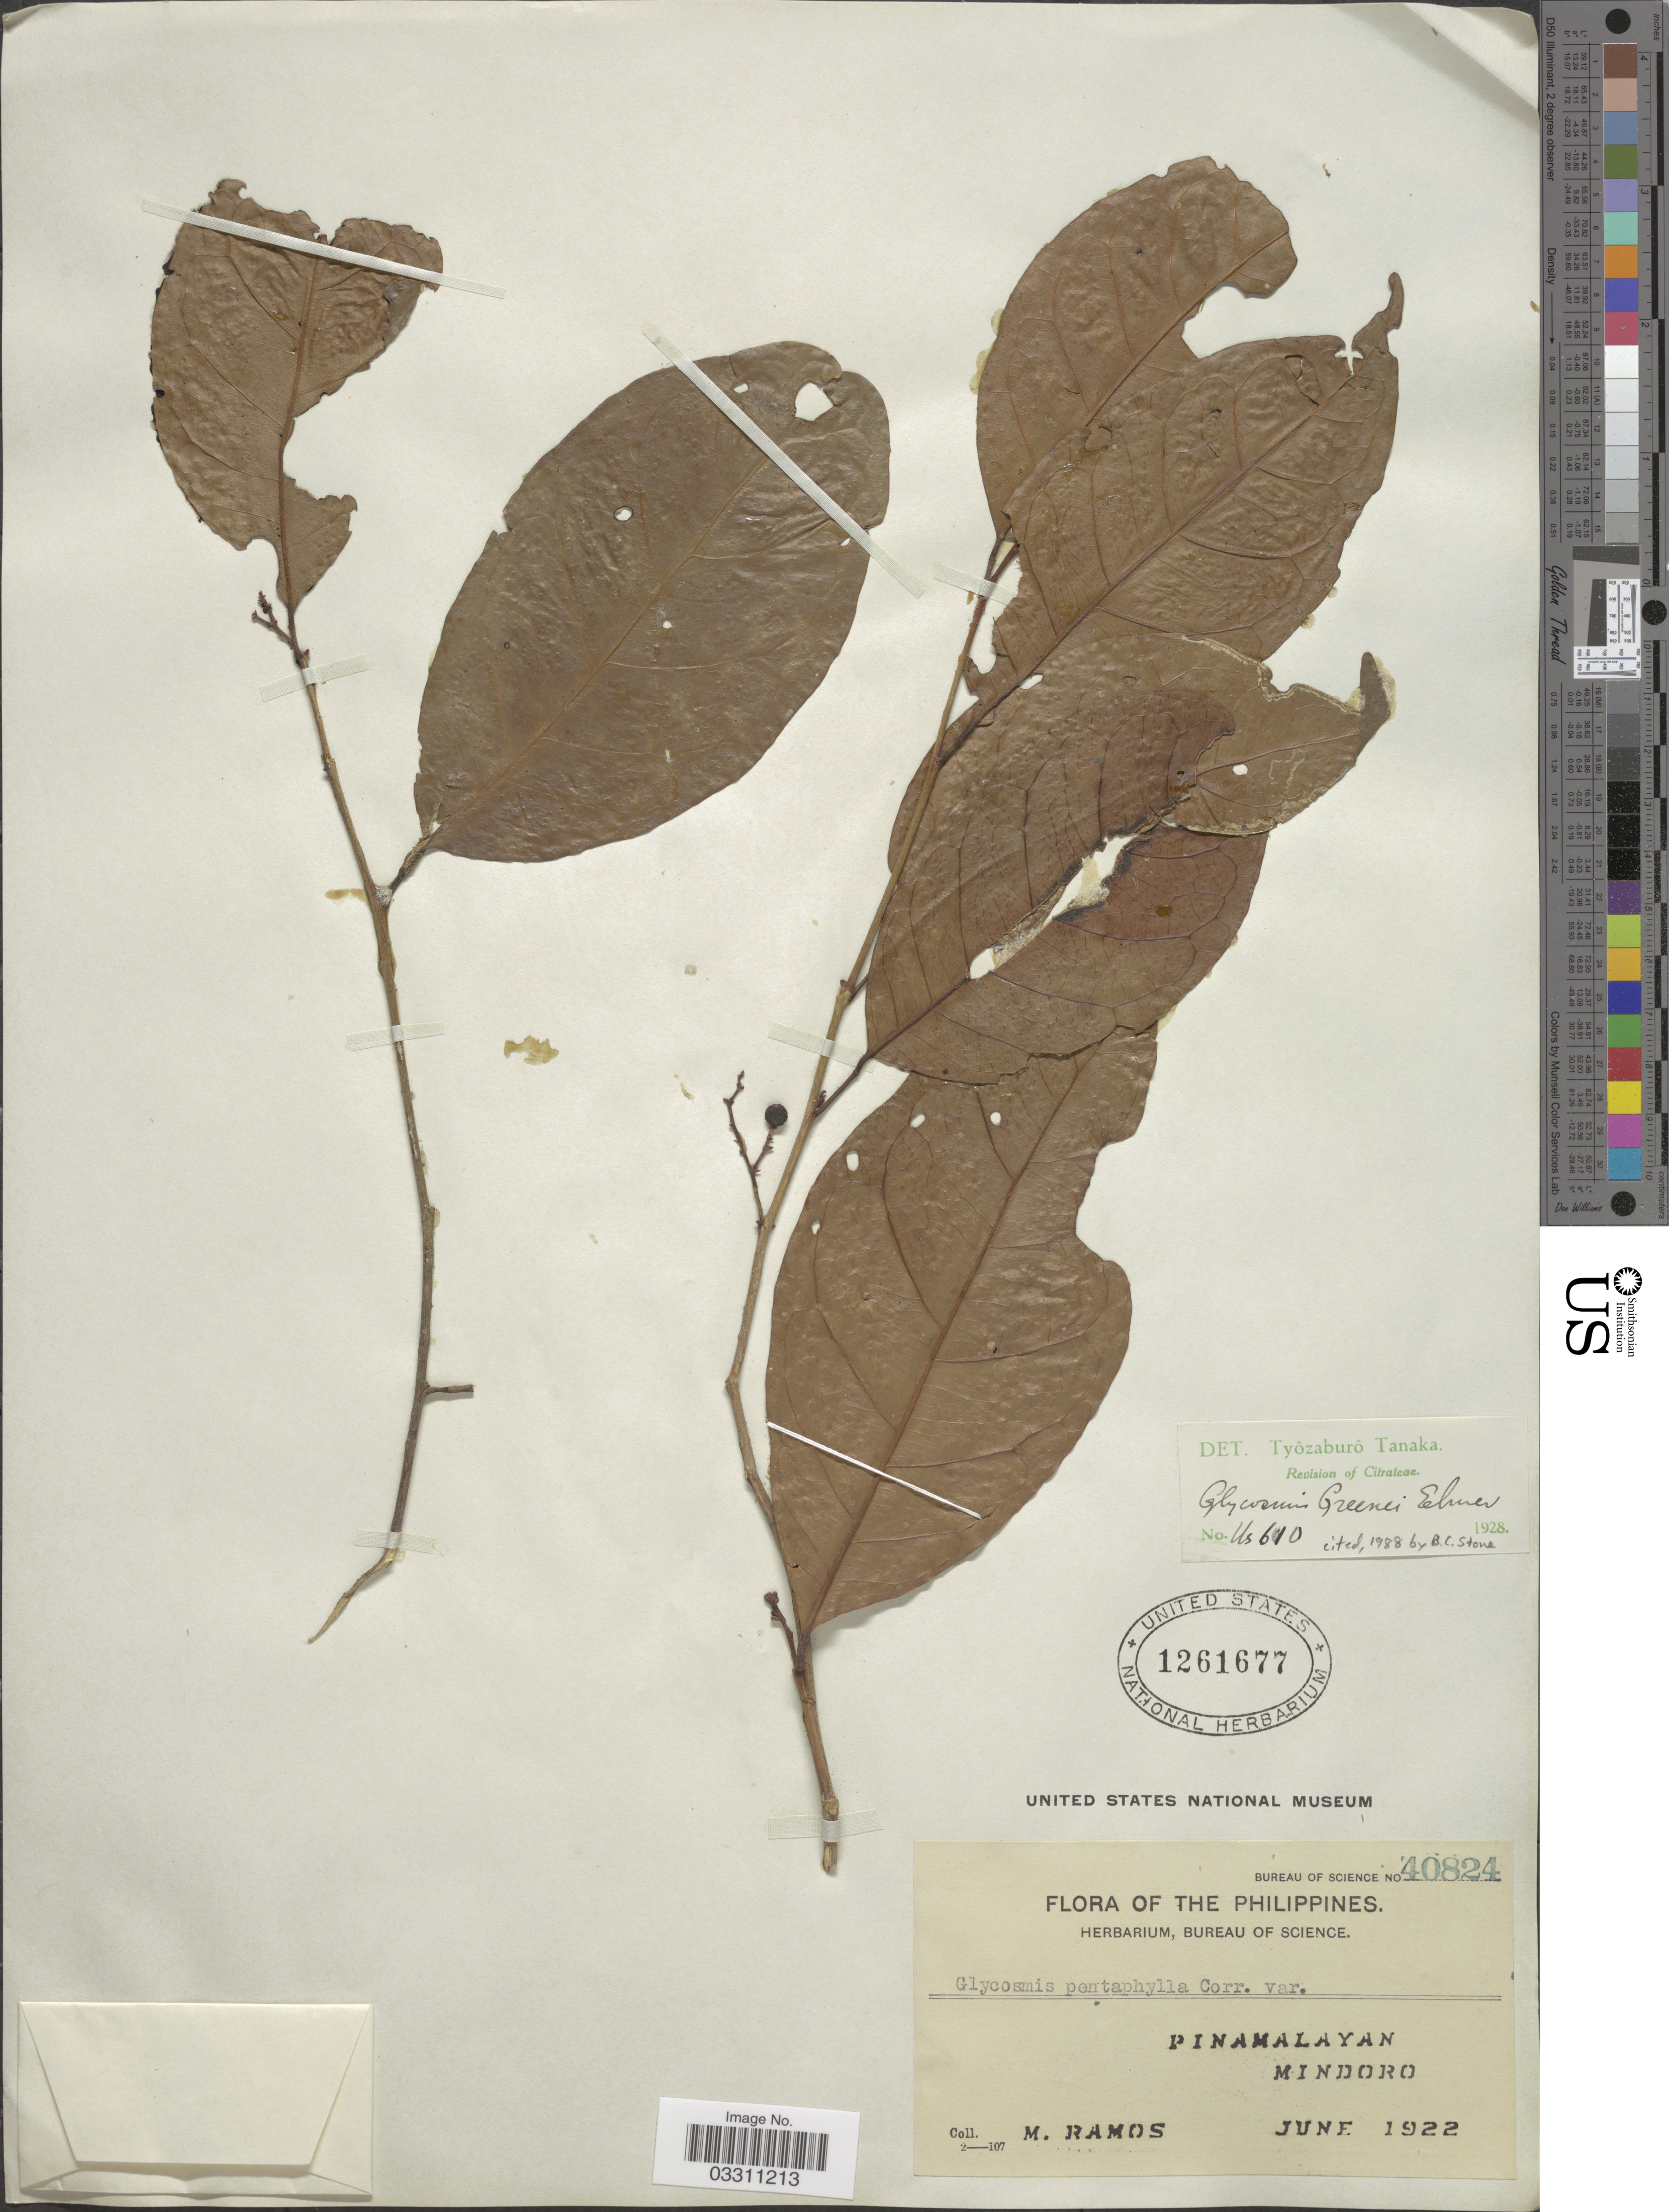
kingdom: Plantae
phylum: Tracheophyta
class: Magnoliopsida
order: Sapindales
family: Rutaceae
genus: Glycosmis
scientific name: Glycosmis greenei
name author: Elmer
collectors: M. Ramos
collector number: Bureau of Science 40824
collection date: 1922-06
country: Philippines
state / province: Mimaropa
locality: Pinamalayan. Mindoro.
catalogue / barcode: US 1261677